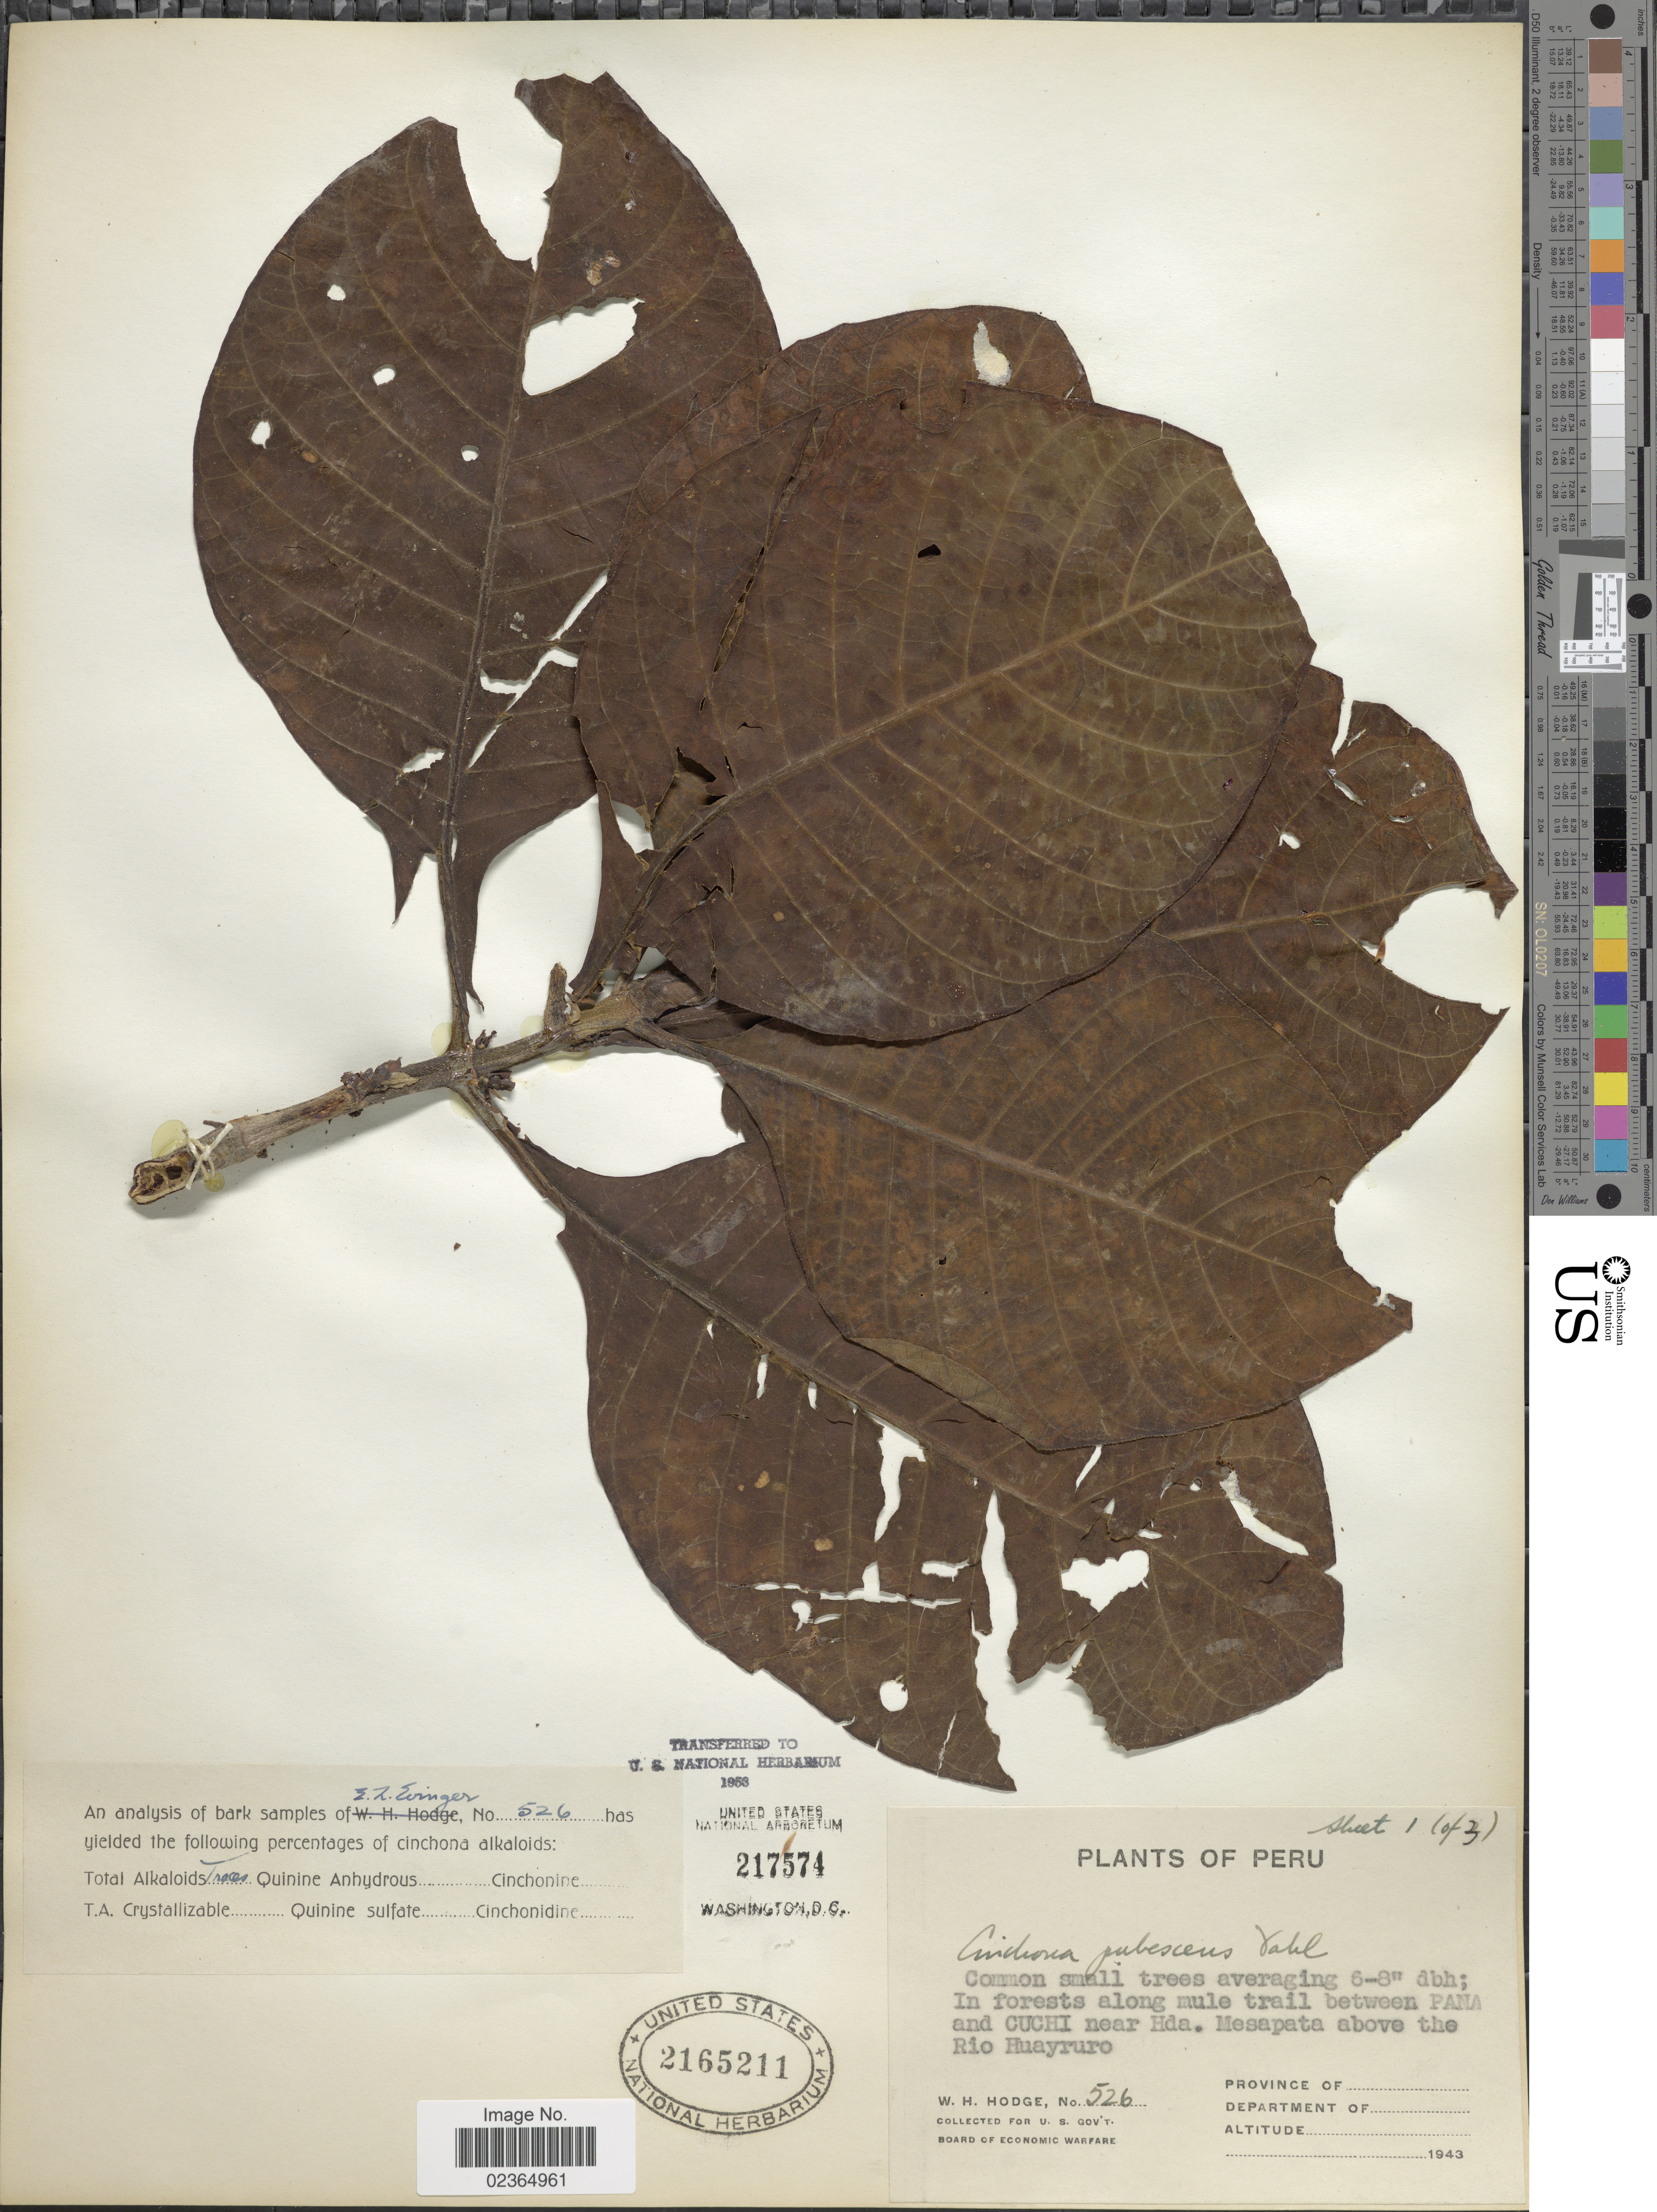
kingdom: Plantae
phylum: Tracheophyta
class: Magnoliopsida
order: Gentianales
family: Rubiaceae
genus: Cinchona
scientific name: Cinchona pubescens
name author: Vahl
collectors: W. Hodge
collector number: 526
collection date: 1943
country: Peru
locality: Along mule trail between Pana and Cuchi near Hda. Mesapata above the Rio Huayruro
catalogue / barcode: US 2165211